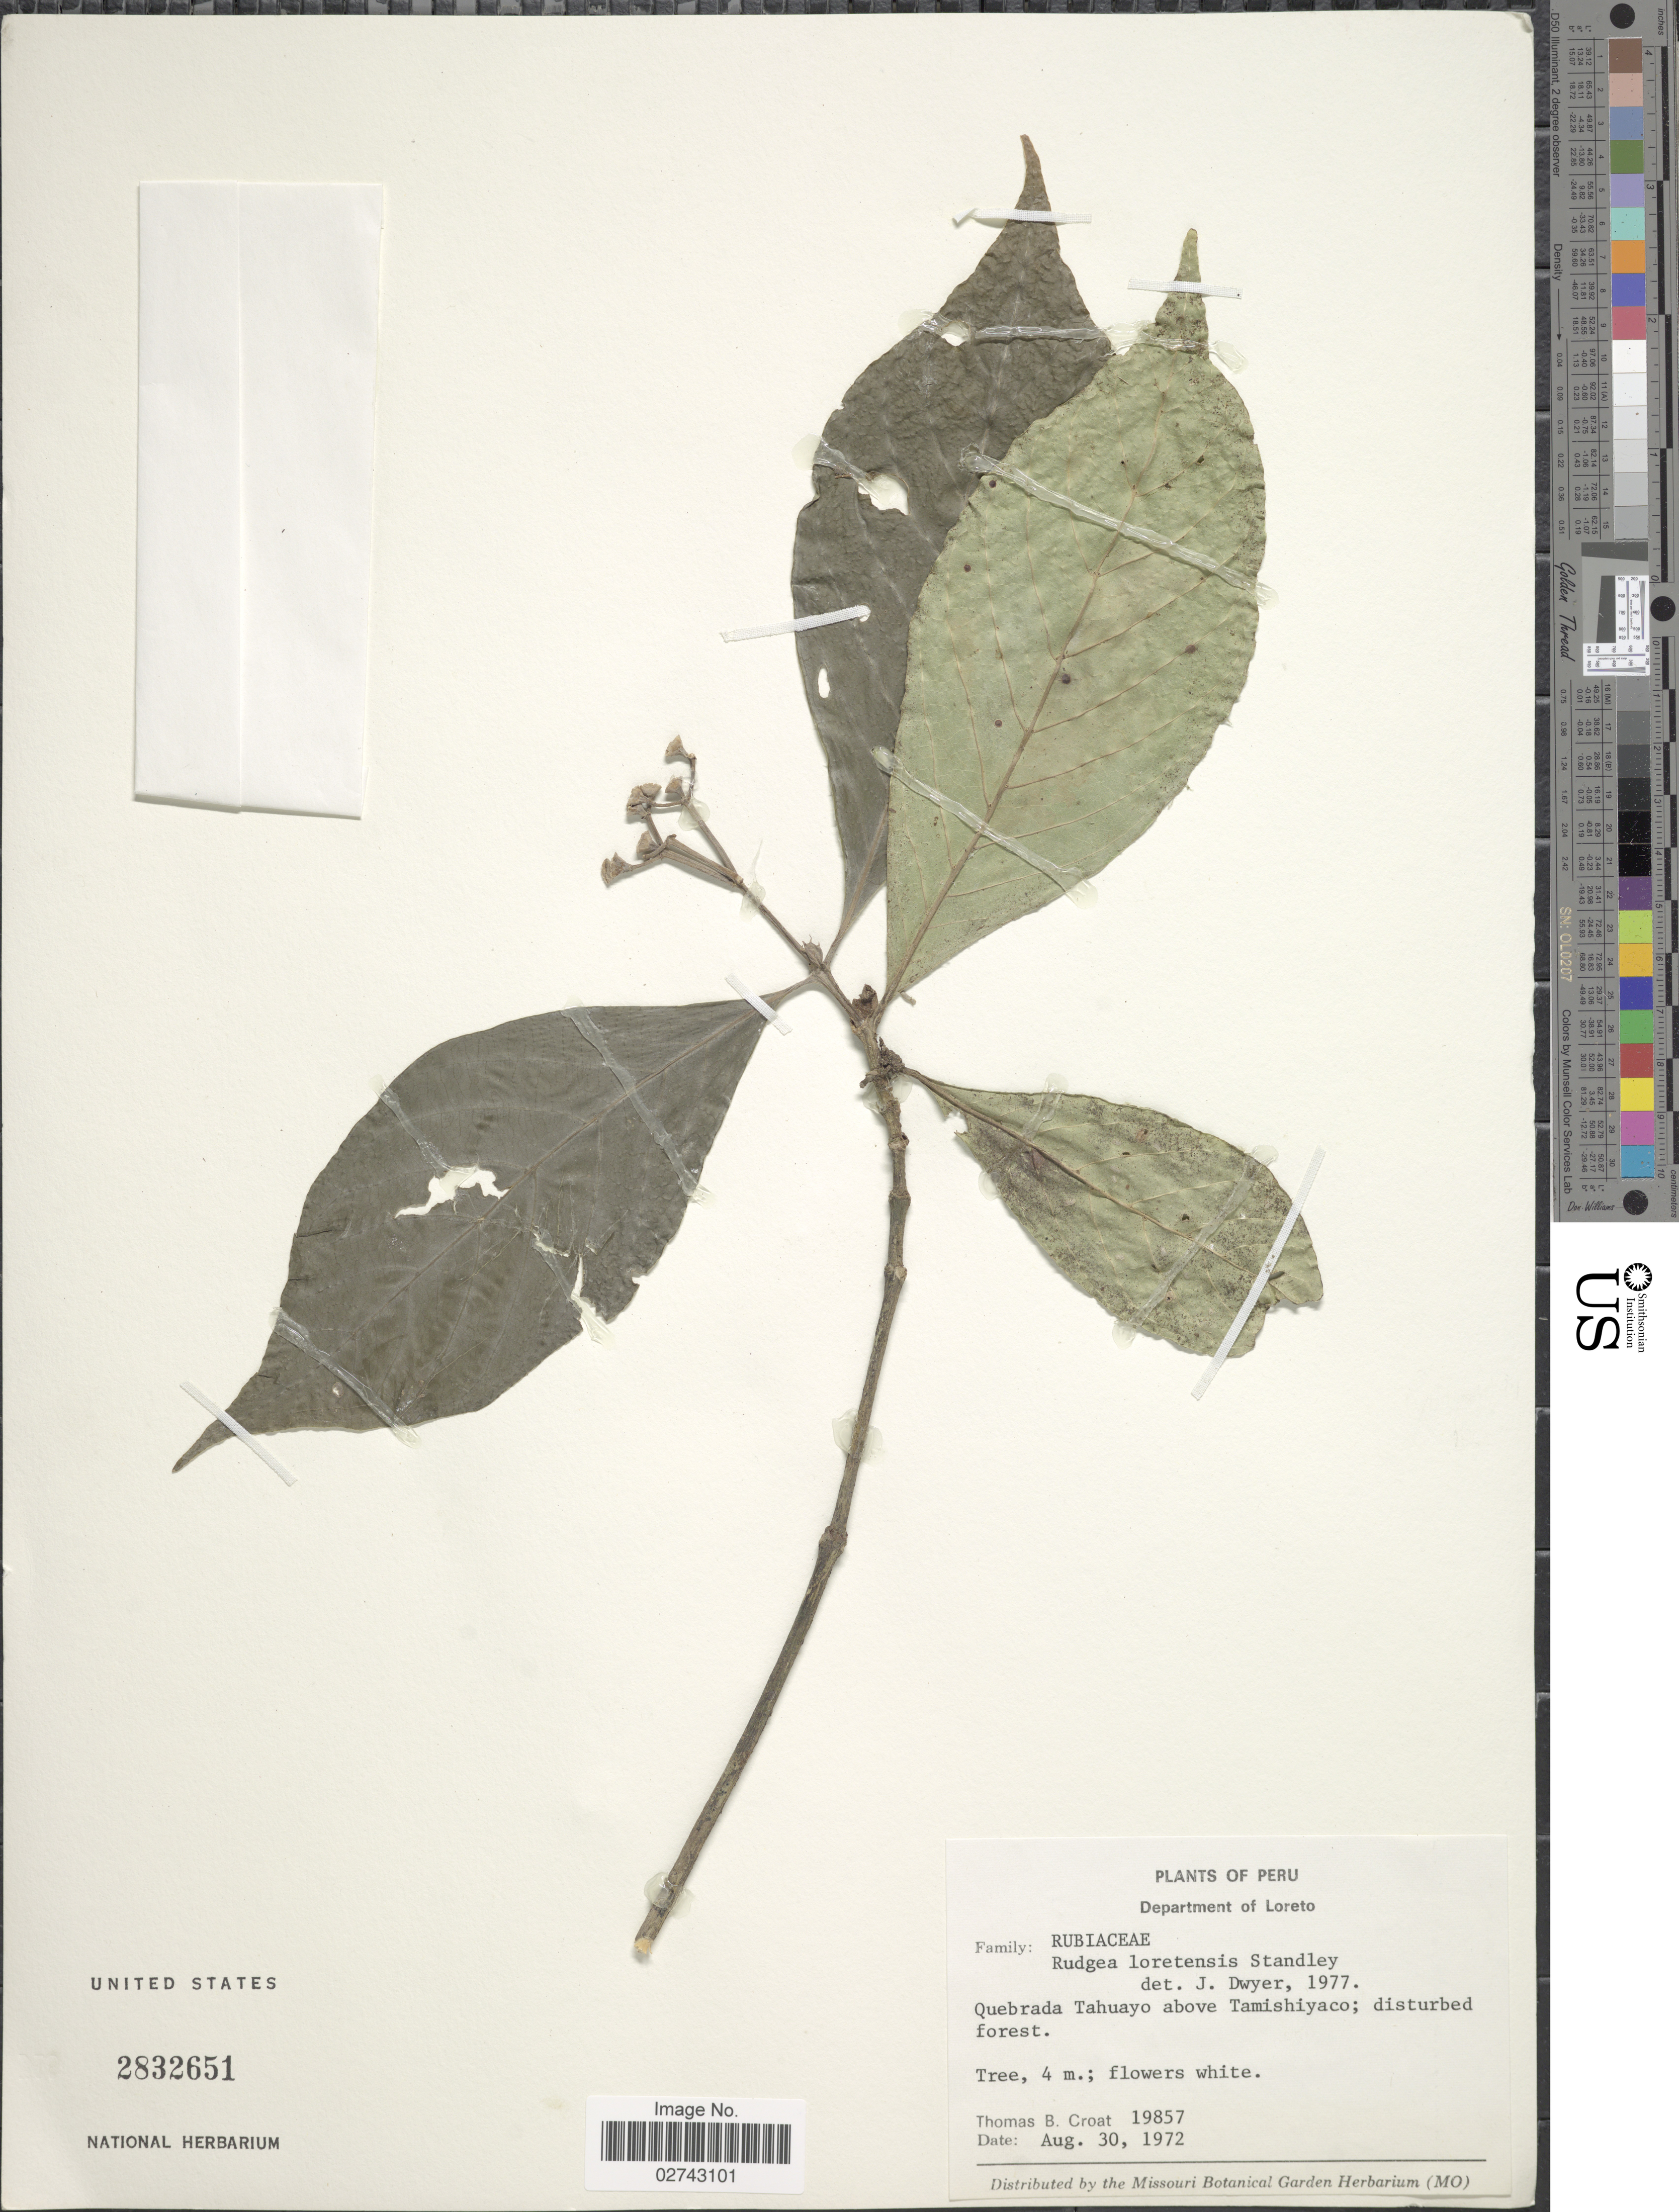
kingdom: Plantae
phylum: Tracheophyta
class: Magnoliopsida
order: Gentianales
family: Rubiaceae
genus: Rudgea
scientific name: Rudgea loretensis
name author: Standl.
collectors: T. B. Croat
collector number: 19857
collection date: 1972-08-30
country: Peru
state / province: Loreto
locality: Quebrada Tahuayo above Tamishiyaco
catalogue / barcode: US 2832651